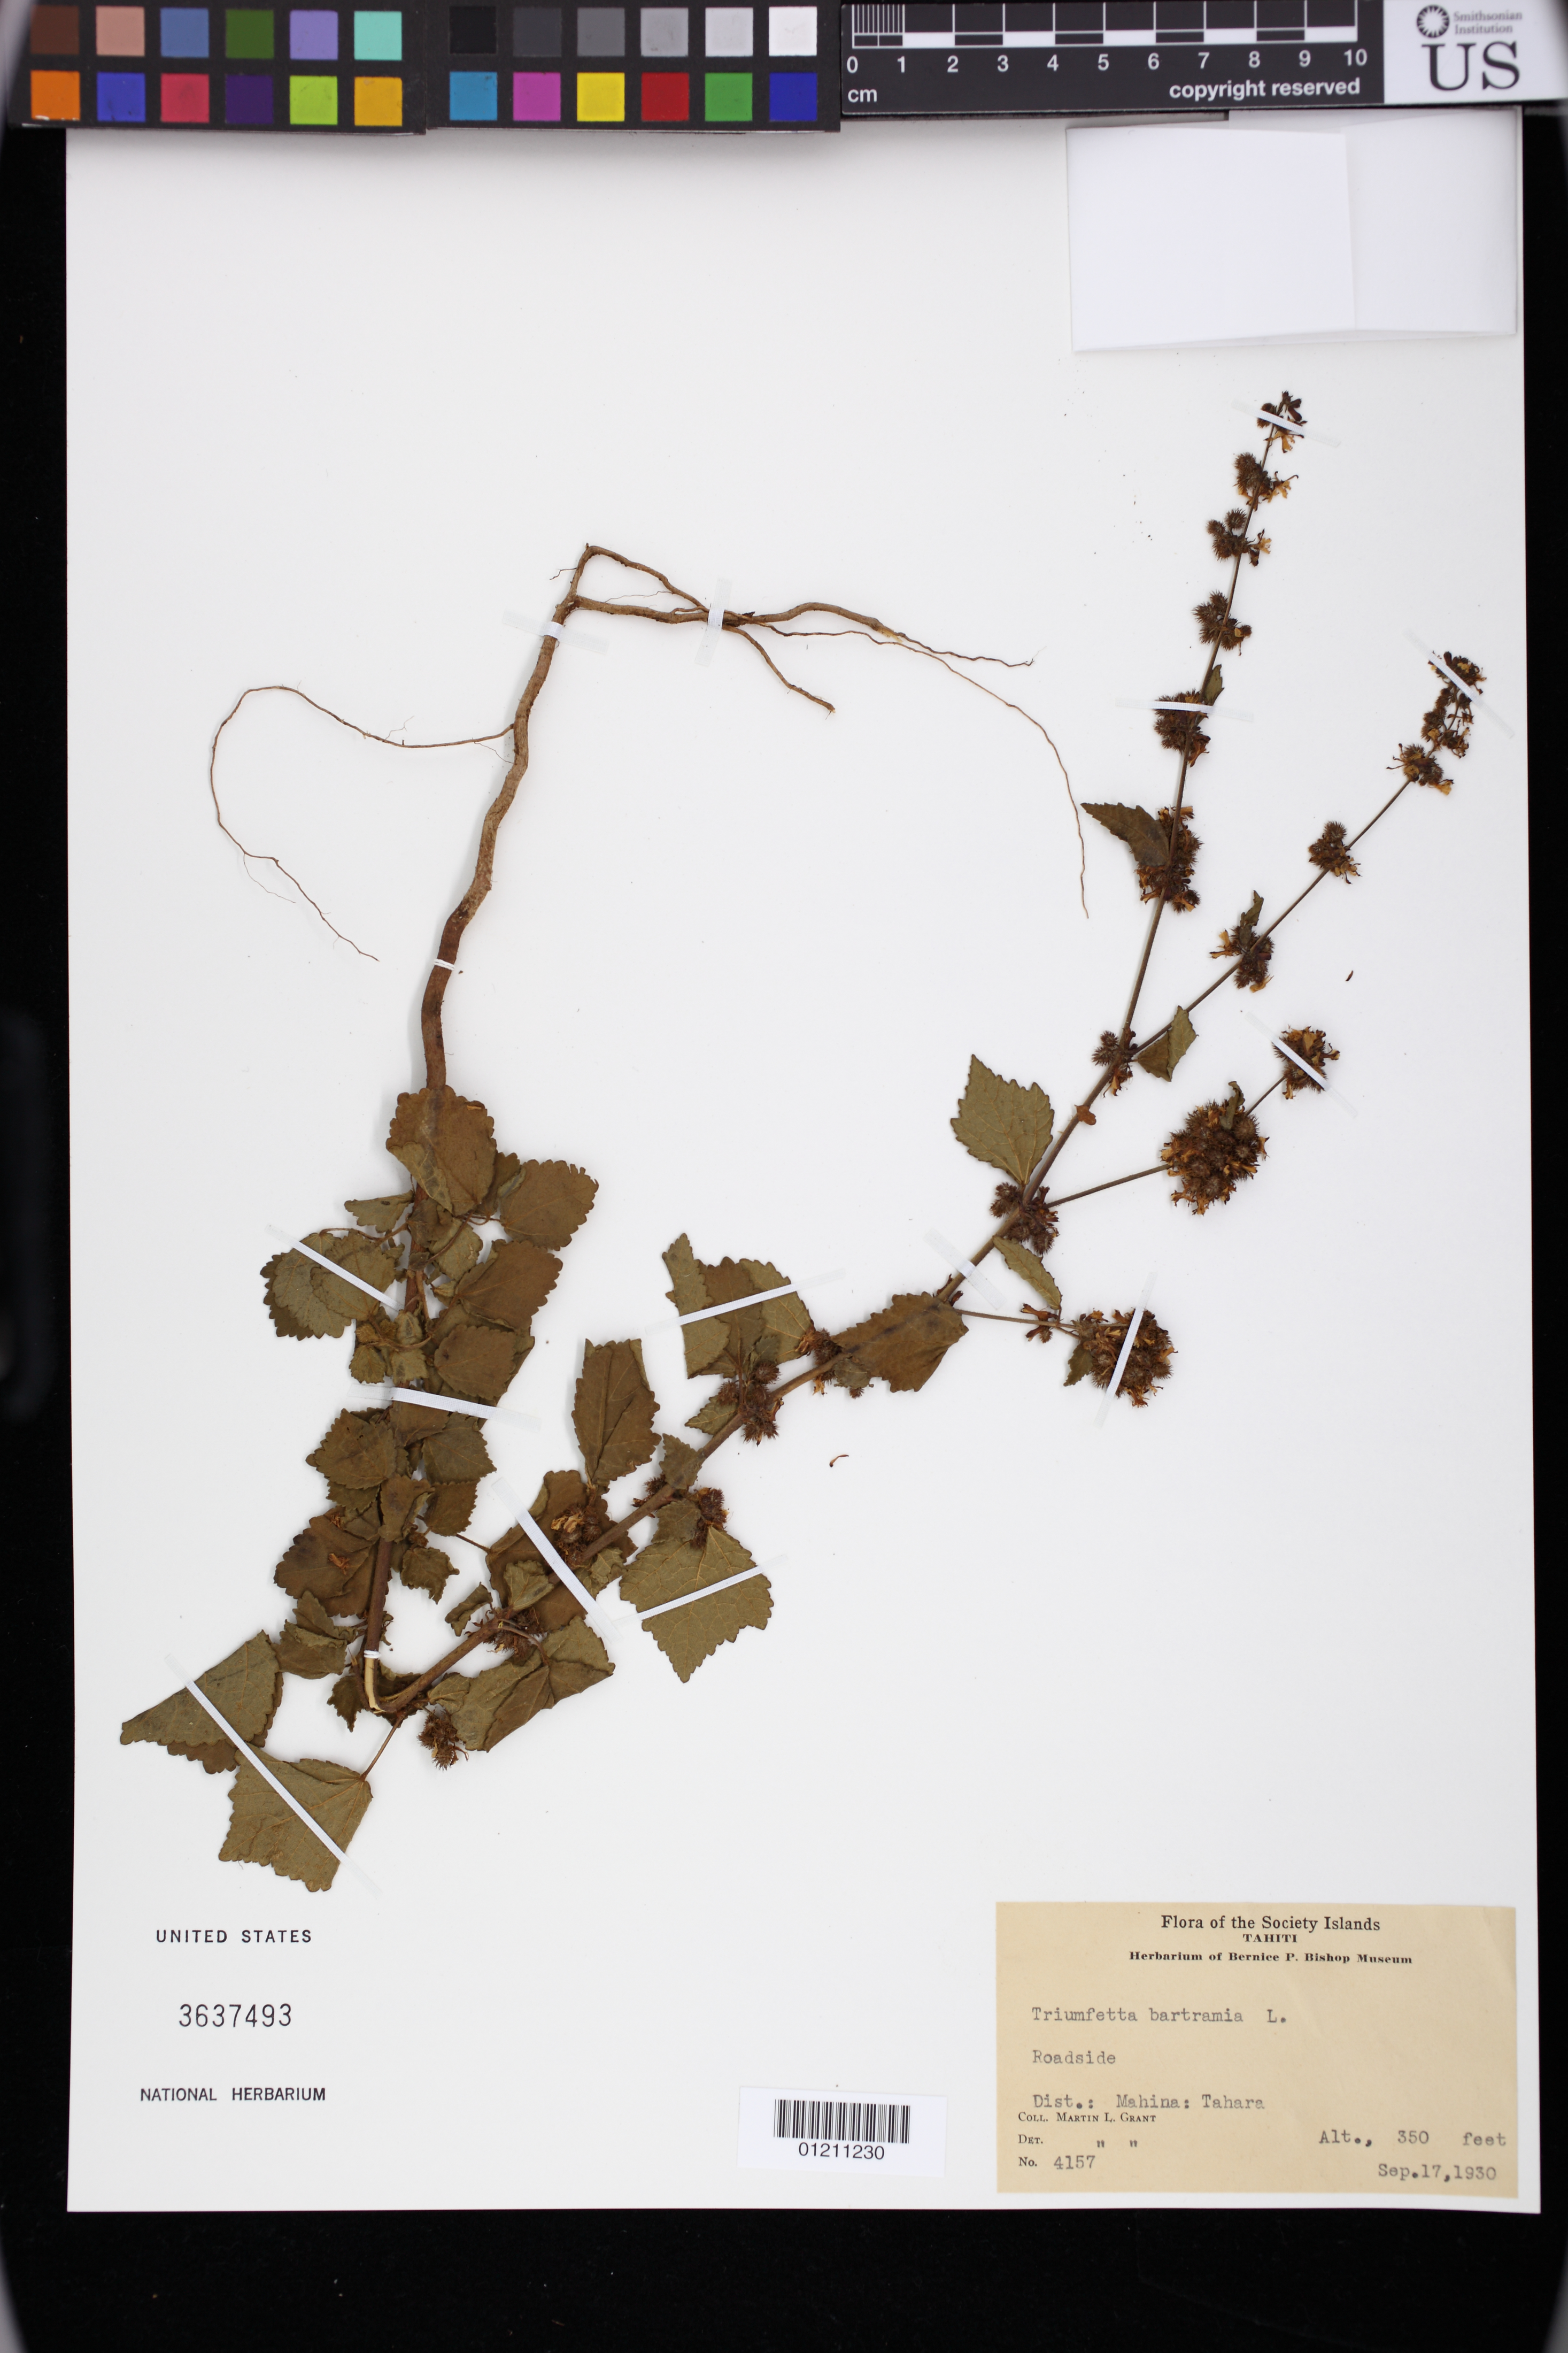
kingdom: Plantae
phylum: Tracheophyta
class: Magnoliopsida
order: Malvales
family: Malvaceae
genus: Triumfetta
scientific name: Triumfetta rhomboidea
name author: Jacq.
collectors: M. L. Grant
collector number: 4157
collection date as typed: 17 Sep 1930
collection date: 1930-09-17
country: French Polynesia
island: Tahiti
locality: Society Islands, Tahiti. Dist.: Mahina: Tahara. Roadside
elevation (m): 107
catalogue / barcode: US 3637493